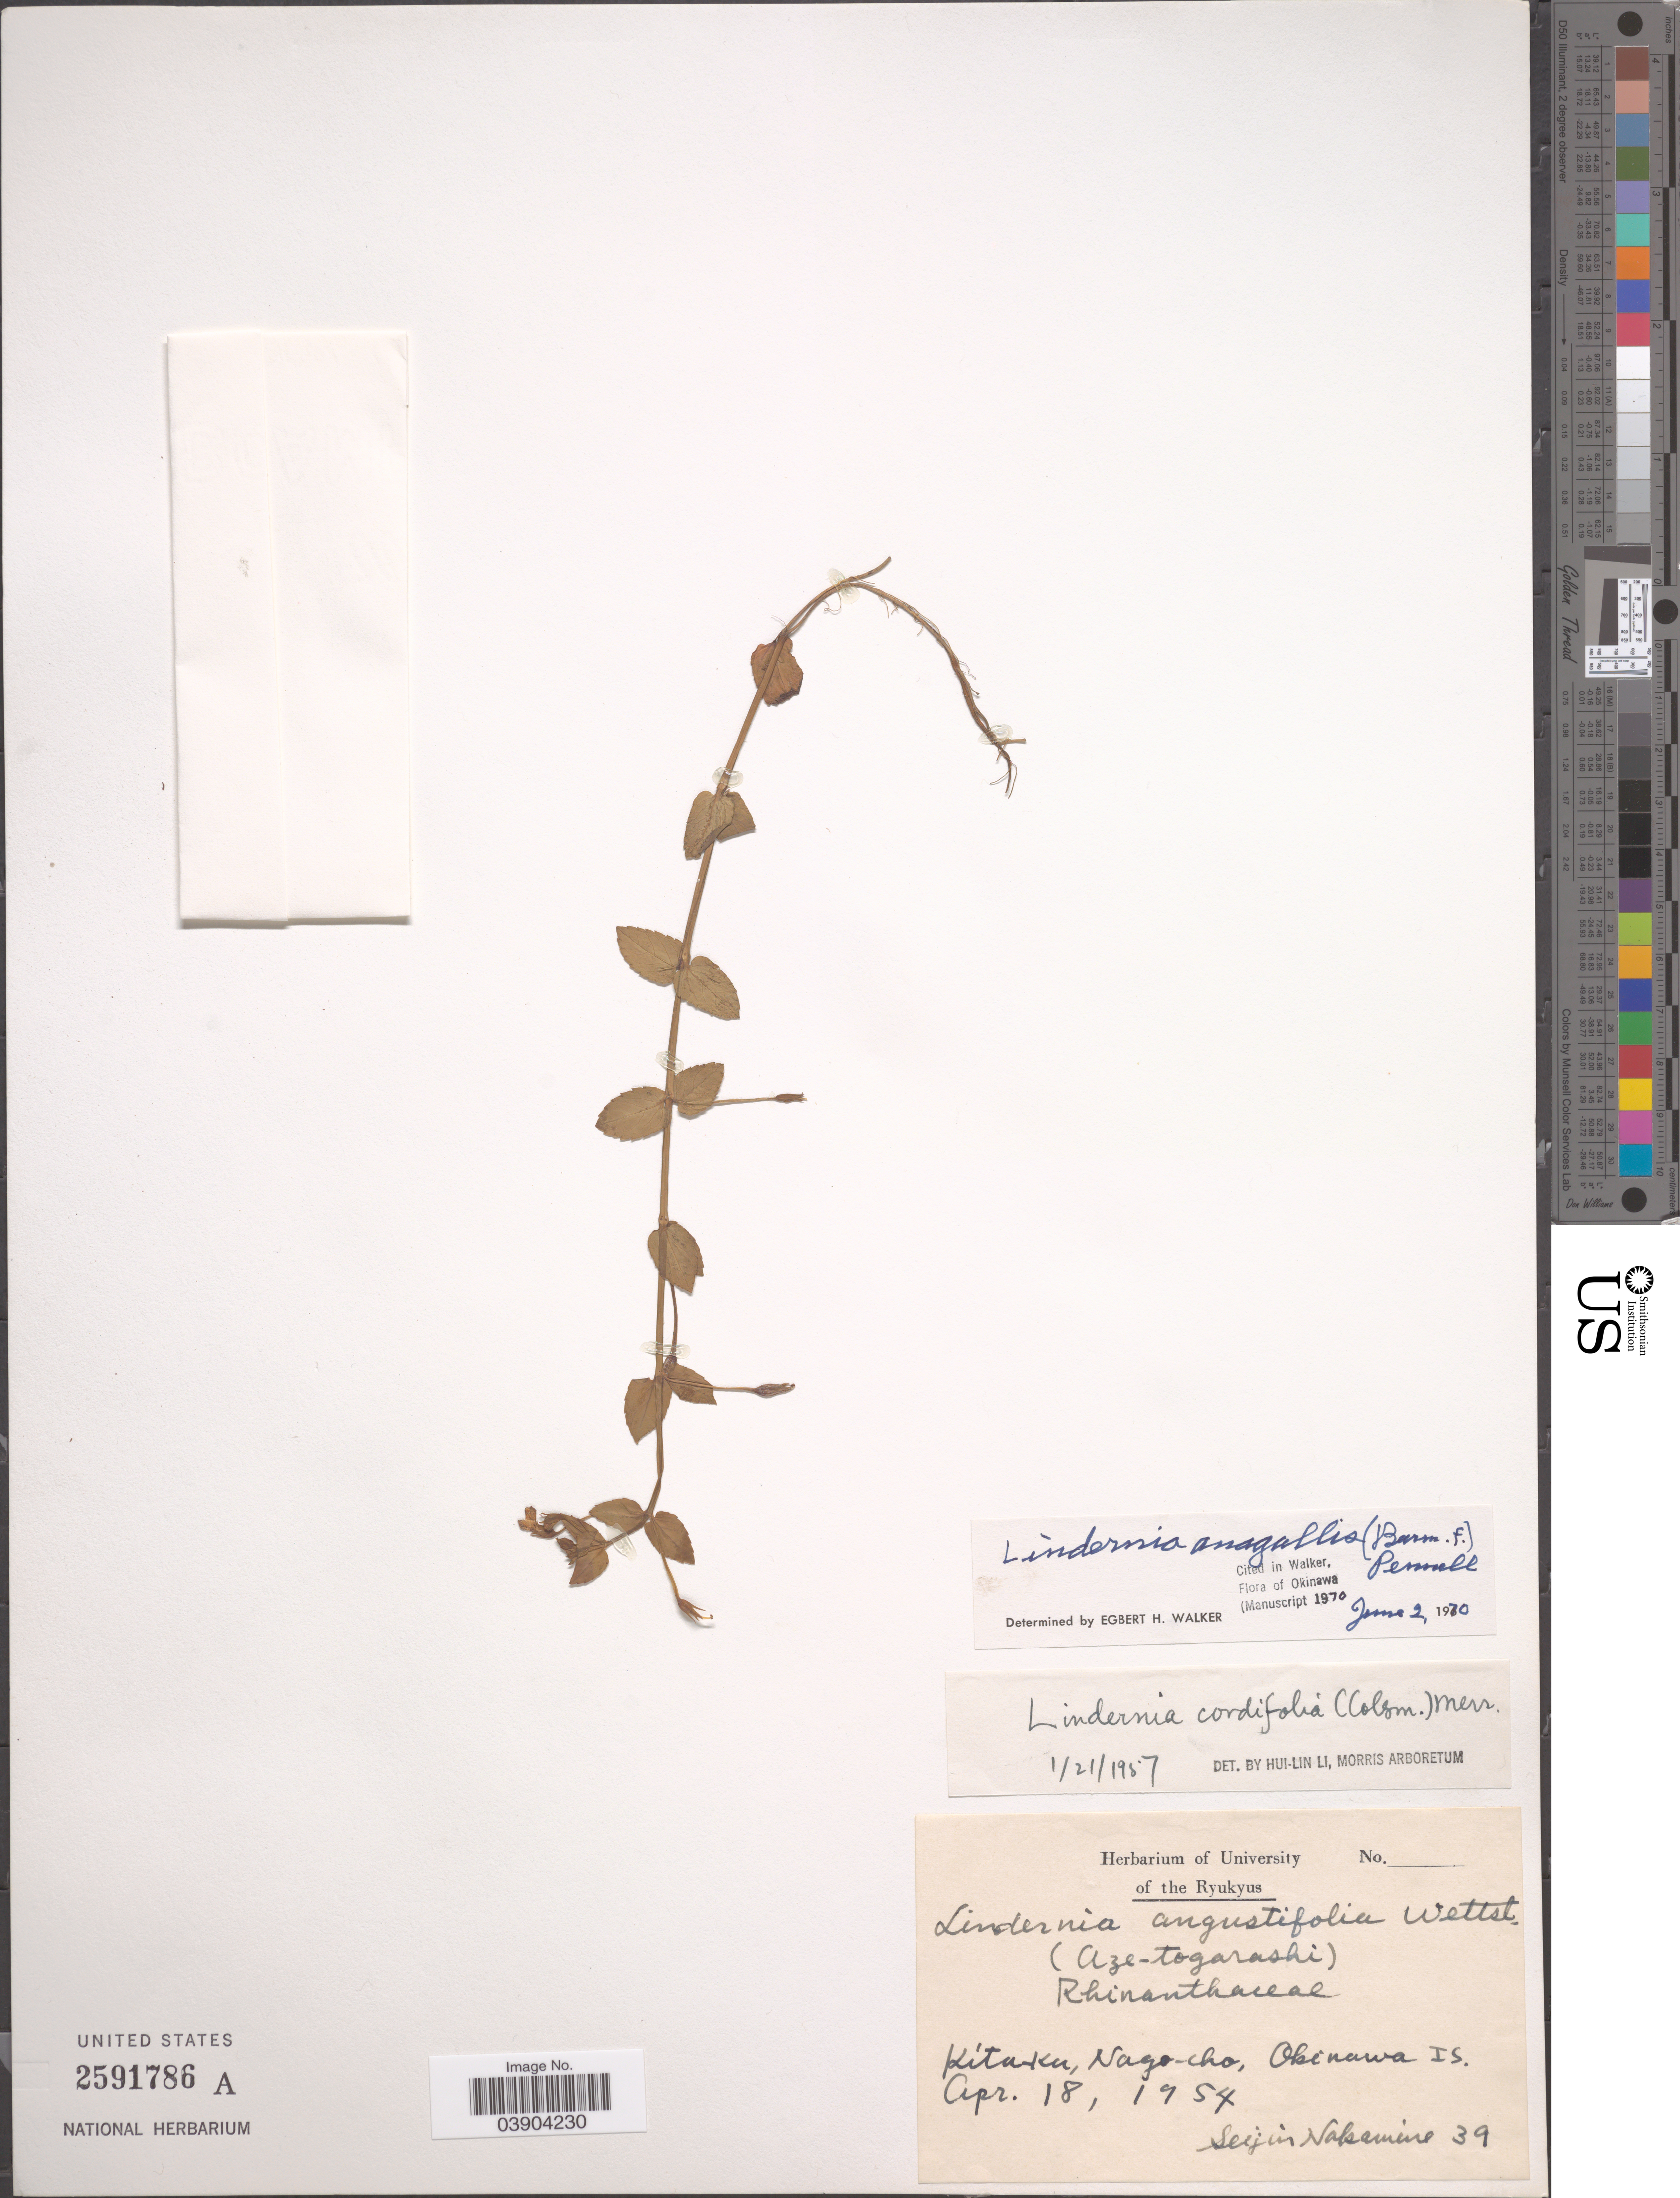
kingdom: Plantae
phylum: Tracheophyta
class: Magnoliopsida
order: Lamiales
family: Linderniaceae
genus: Lindernia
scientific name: Lindernia anagallis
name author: (Burm. f.) Pennell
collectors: S. Nakamine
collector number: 39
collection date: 1954-04-18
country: Japan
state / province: Okinawa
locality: Kitaku, Nago-cho, Okinawa Is.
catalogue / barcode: US 2591786A